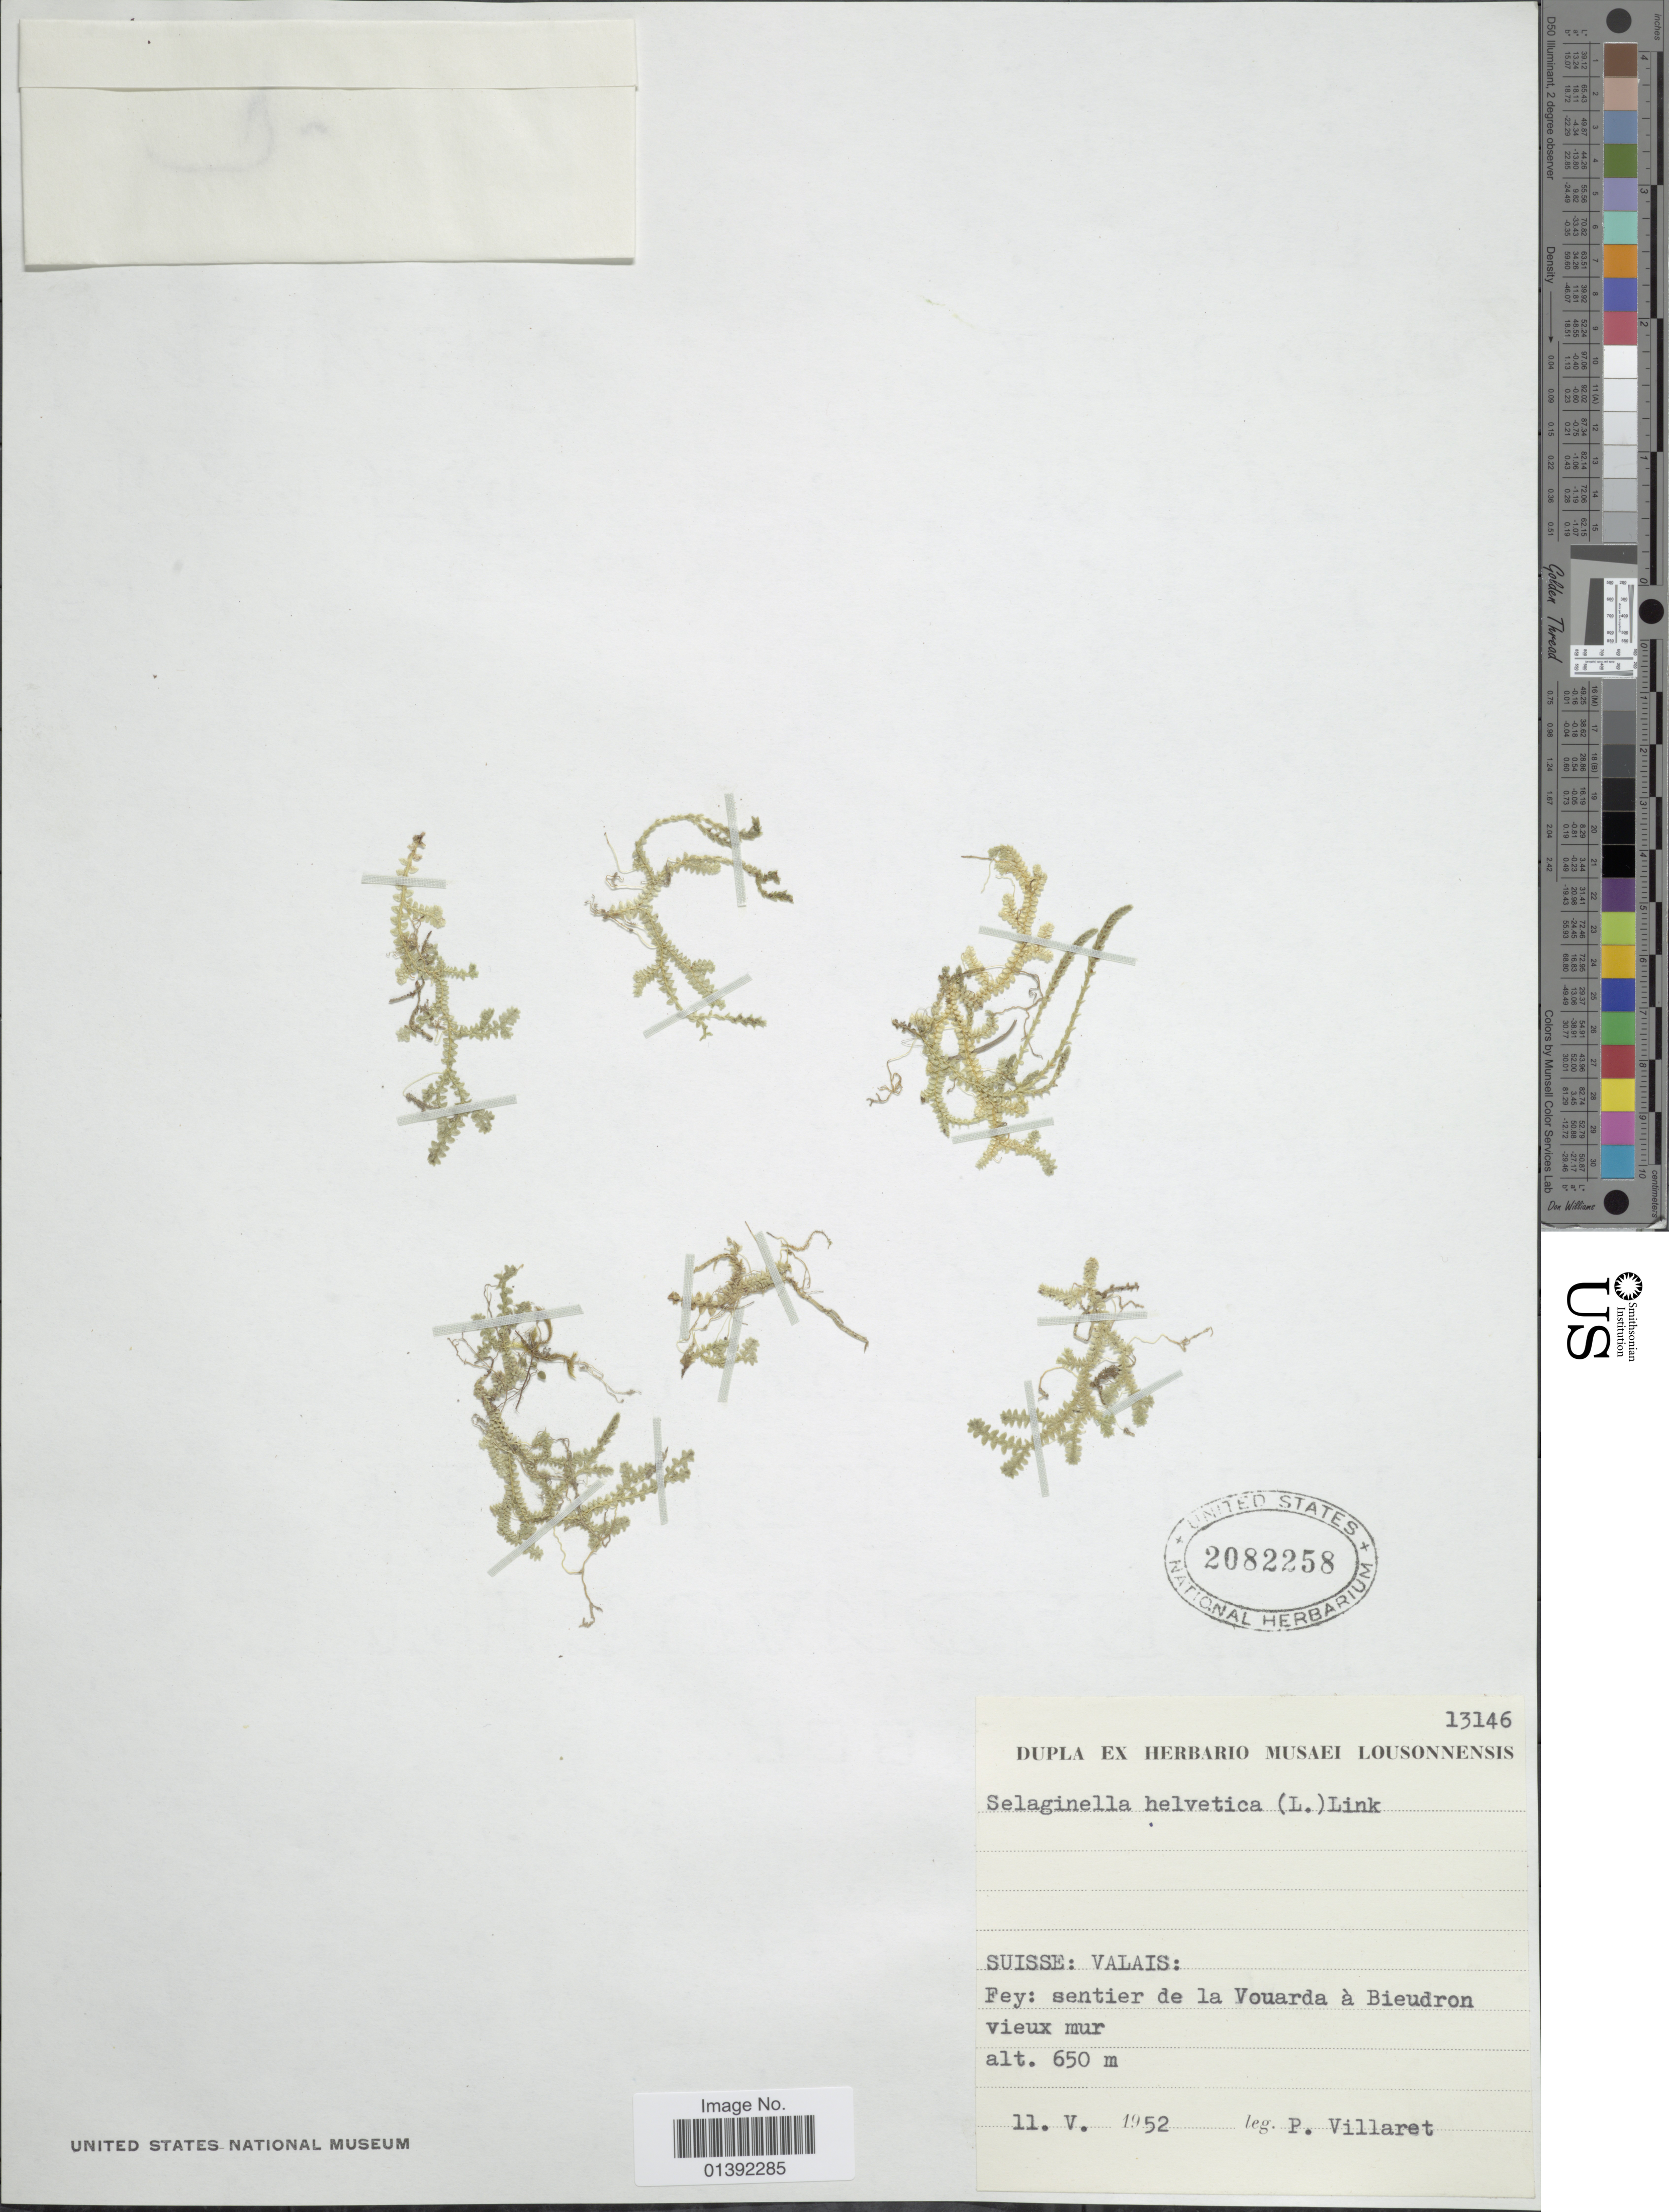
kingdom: Plantae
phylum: Tracheophyta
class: Lycopodiopsida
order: Selaginellales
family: Selaginellaceae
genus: Selaginella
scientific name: Selaginella helvetica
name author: (L.) Spring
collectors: P. Villaret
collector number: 13146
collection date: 1952-05-11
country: Switzerland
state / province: Valais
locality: Suisse: Fey: sentier de la Vouarda a Bieudron vieux mur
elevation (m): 650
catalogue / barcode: US 2082258